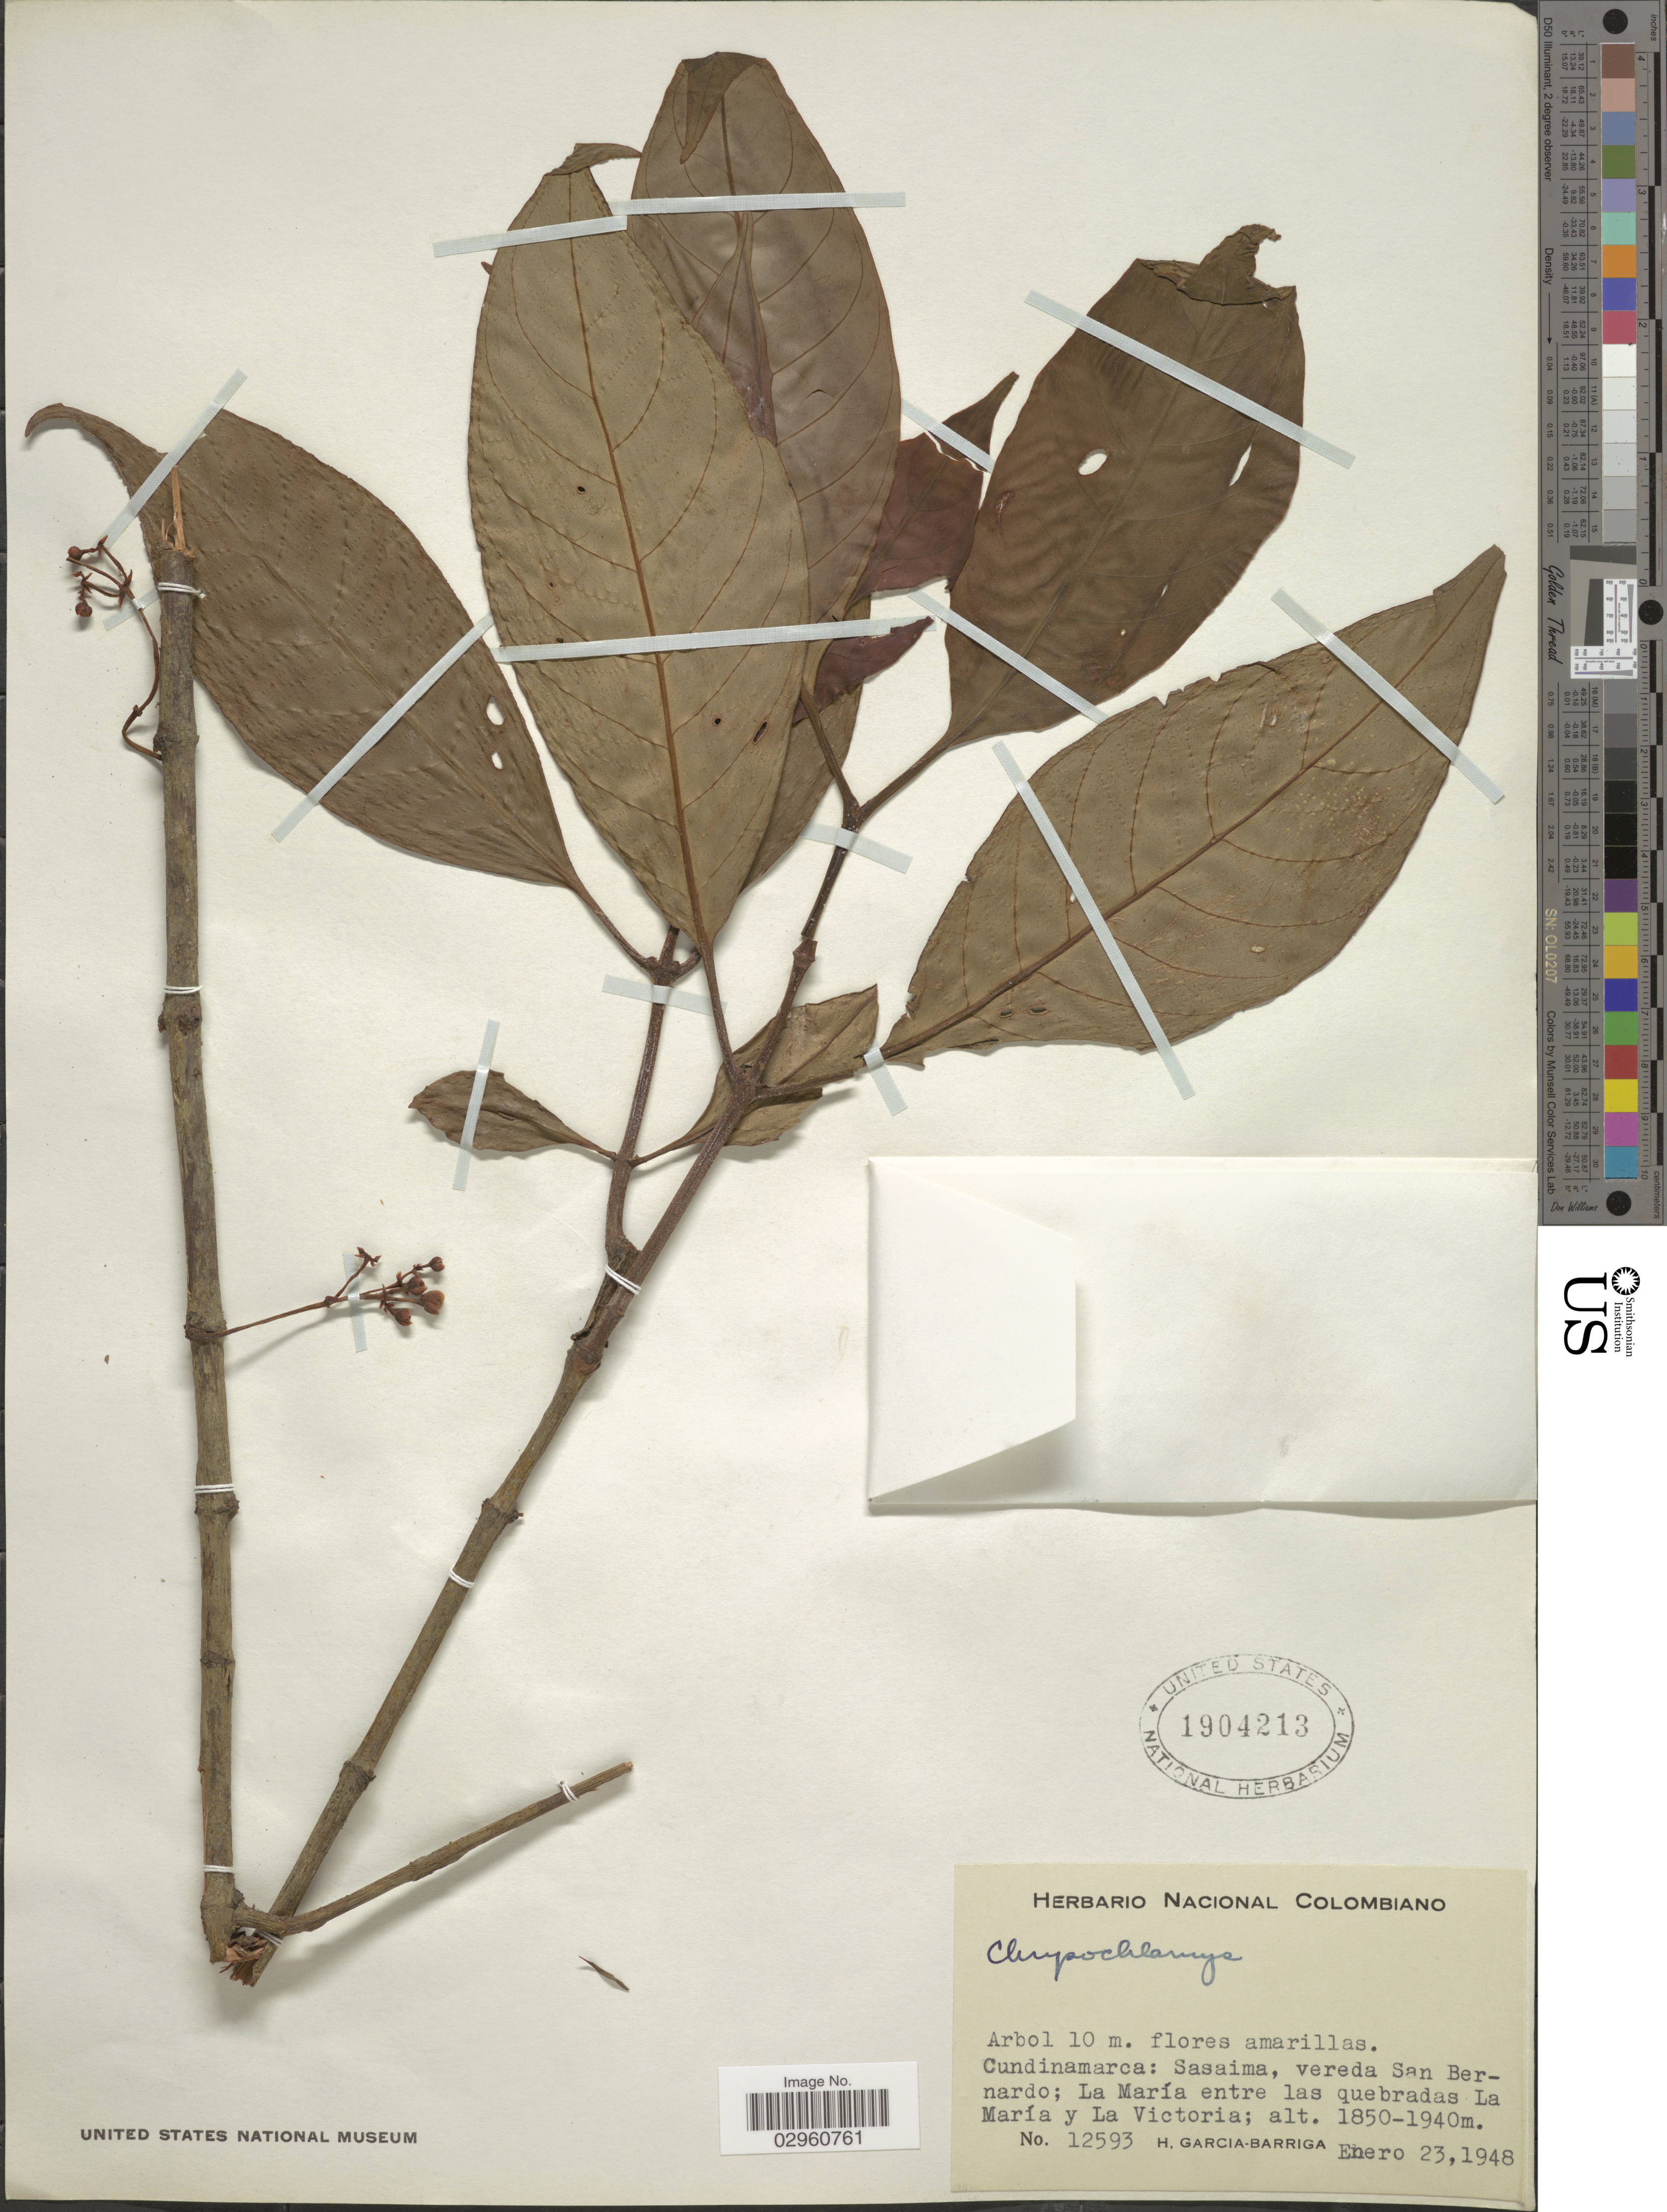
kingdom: Plantae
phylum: Tracheophyta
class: Magnoliopsida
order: Malpighiales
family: Clusiaceae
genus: Chrysochlamys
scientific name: Chrysochlamys sp.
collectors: H. García Barriga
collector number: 12593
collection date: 1948-01-23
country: Colombia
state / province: Cundinamarca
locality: Cundinamarca: Sasaima, vereda San Bernardo; La María entre las quebradas La María y La Victoria.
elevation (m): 1850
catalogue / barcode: US 1904213